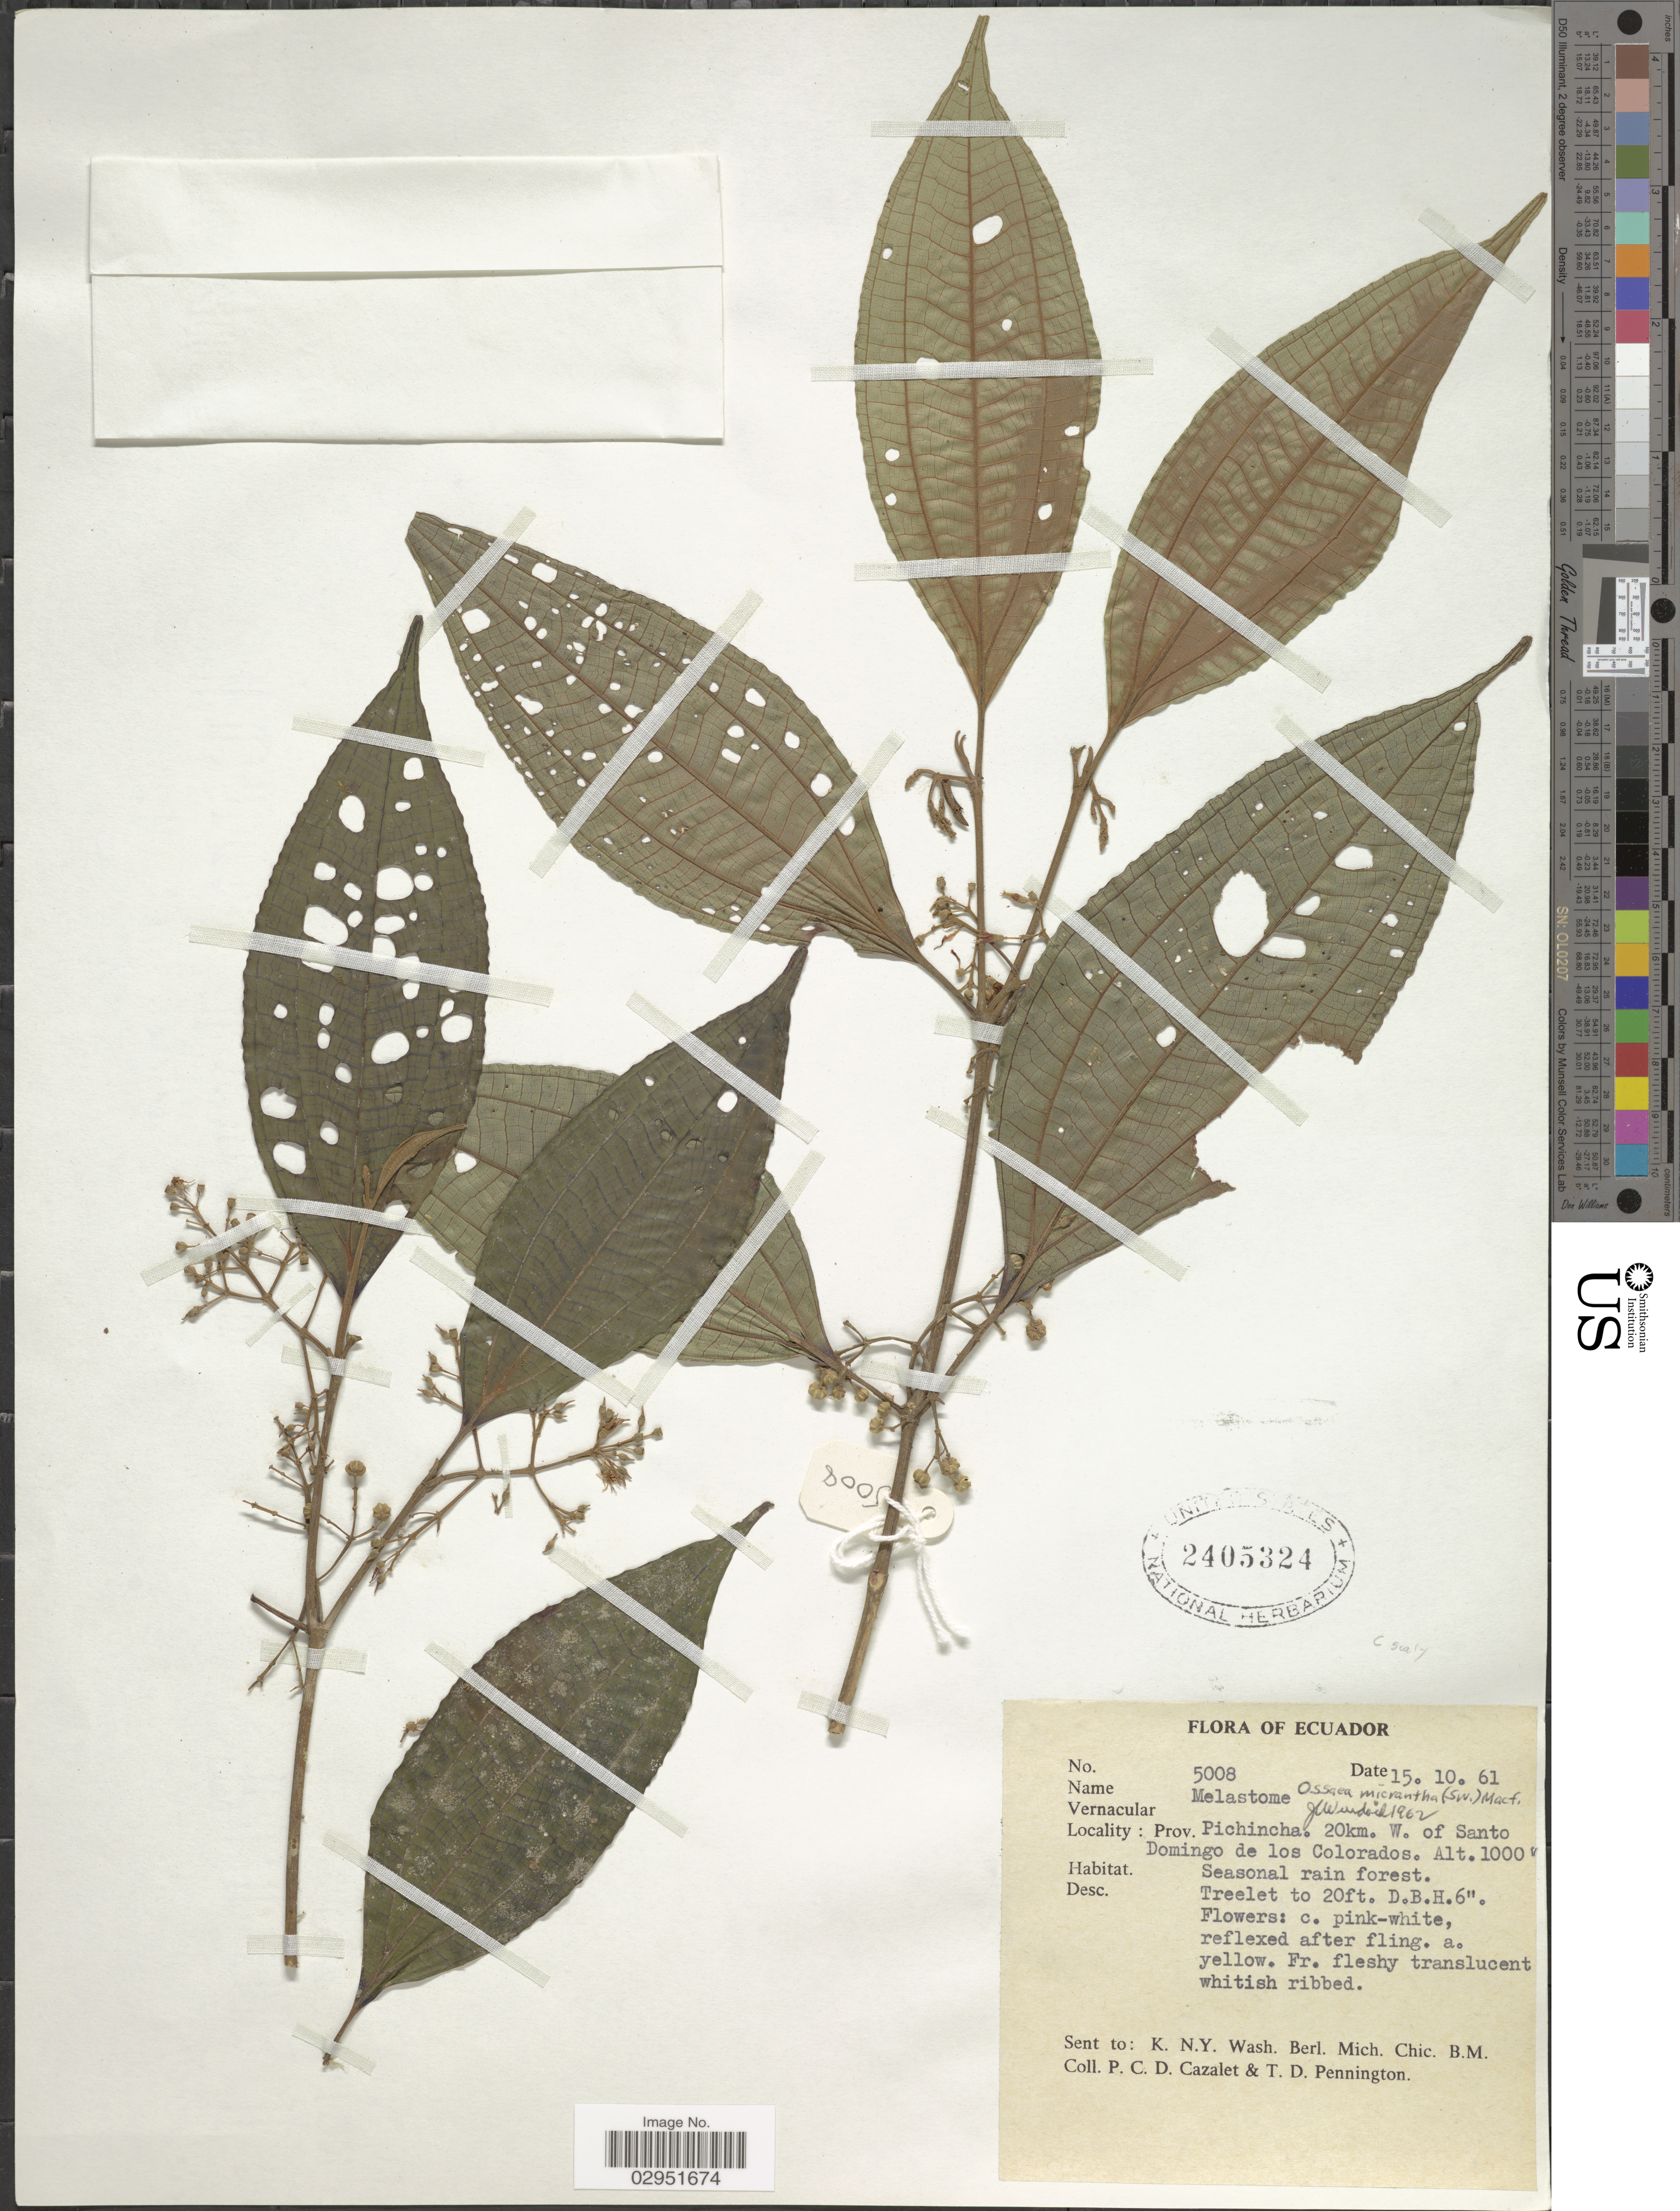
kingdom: Plantae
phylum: Tracheophyta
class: Magnoliopsida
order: Myrtales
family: Melastomataceae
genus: Ossaea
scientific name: Ossaea micrantha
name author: (Sw.) Macfad. ex Cogn.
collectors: P. C. D. Cazalet & T. D. Pennington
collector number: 5008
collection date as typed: Transcribed d/m/y: 15/10/61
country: Ecuador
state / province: Pichincha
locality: Prov. Pichincha. 20km. W. of Santo Domingo de los Colorados.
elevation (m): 305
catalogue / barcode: US 2405324